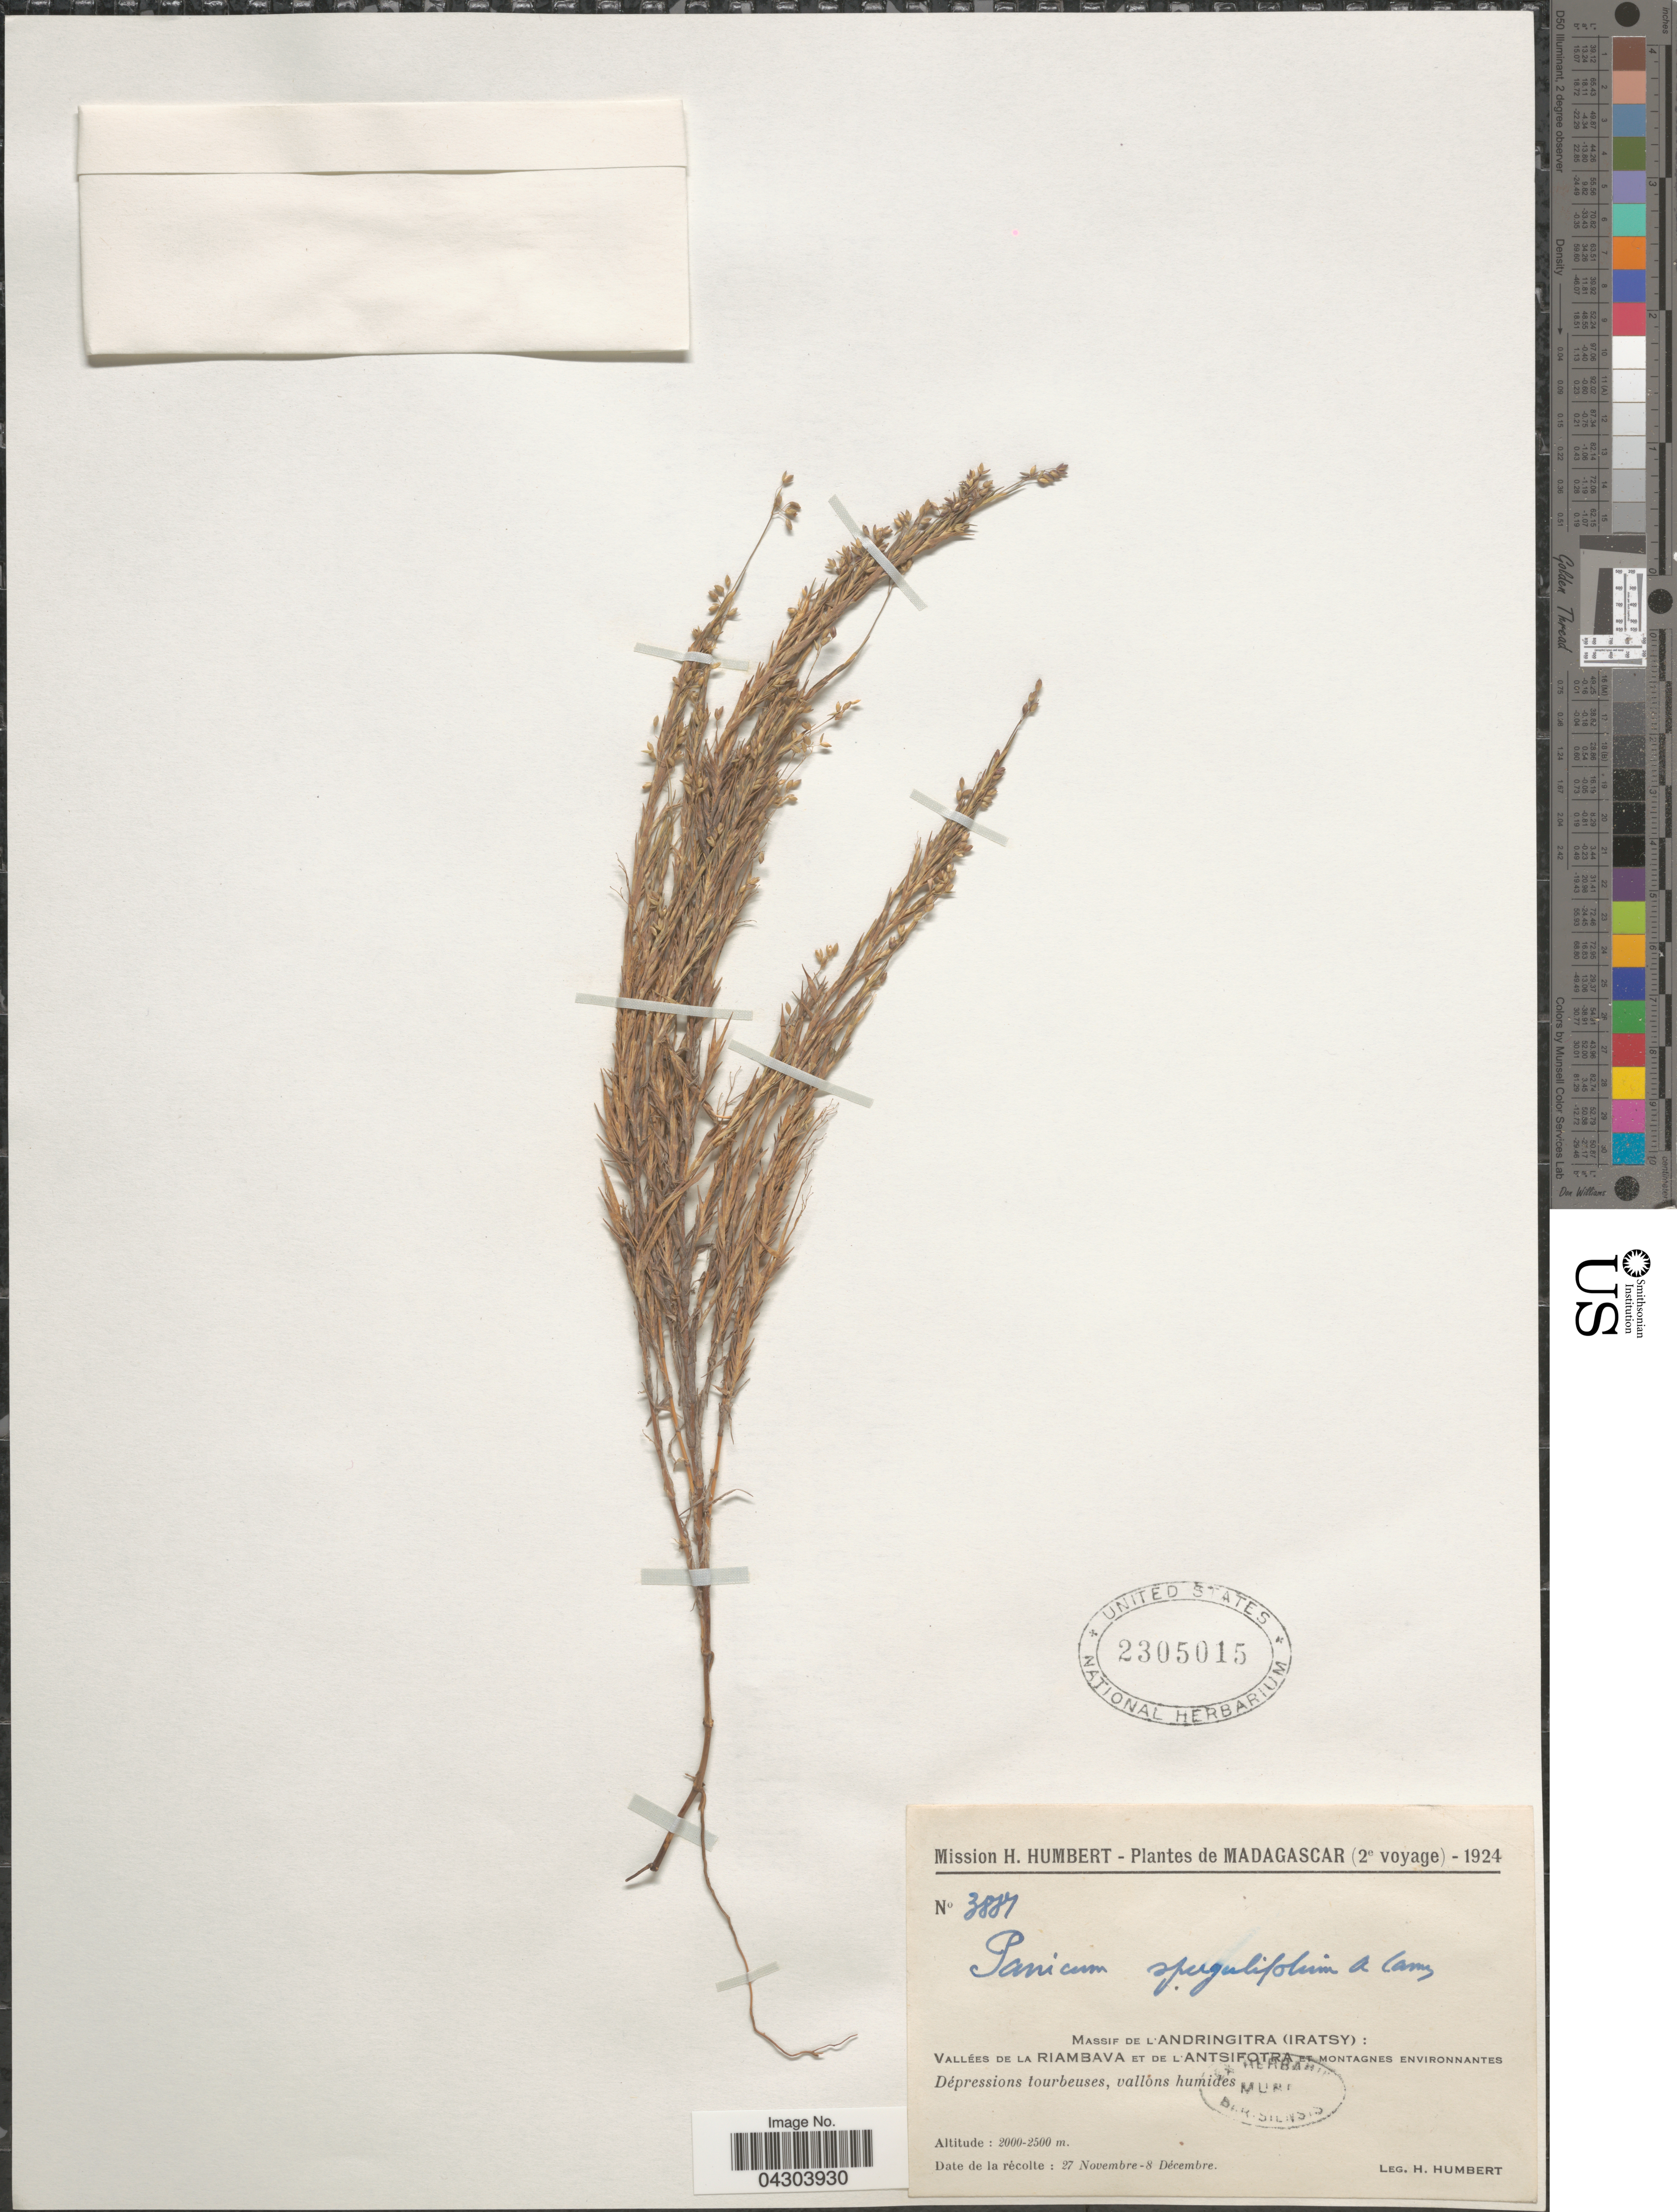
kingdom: Plantae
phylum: Tracheophyta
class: Liliopsida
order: Poales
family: Poaceae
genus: Panicum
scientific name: Panicum spergulifolium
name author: A. Camus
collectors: H. Humbert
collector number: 3881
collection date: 1924-11-27/1924-12-08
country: Madagascar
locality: Mission H. Humbert - Plantes de Madagascar (2e voyage) - 1924. Massif De L'Andringitra (Iratsy): Vallées De La Riambava Et De L'Antsifotra Et Montagnes Environnantes. Dépressions tourbeuses, vallons humides.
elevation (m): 2000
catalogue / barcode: US 2305015